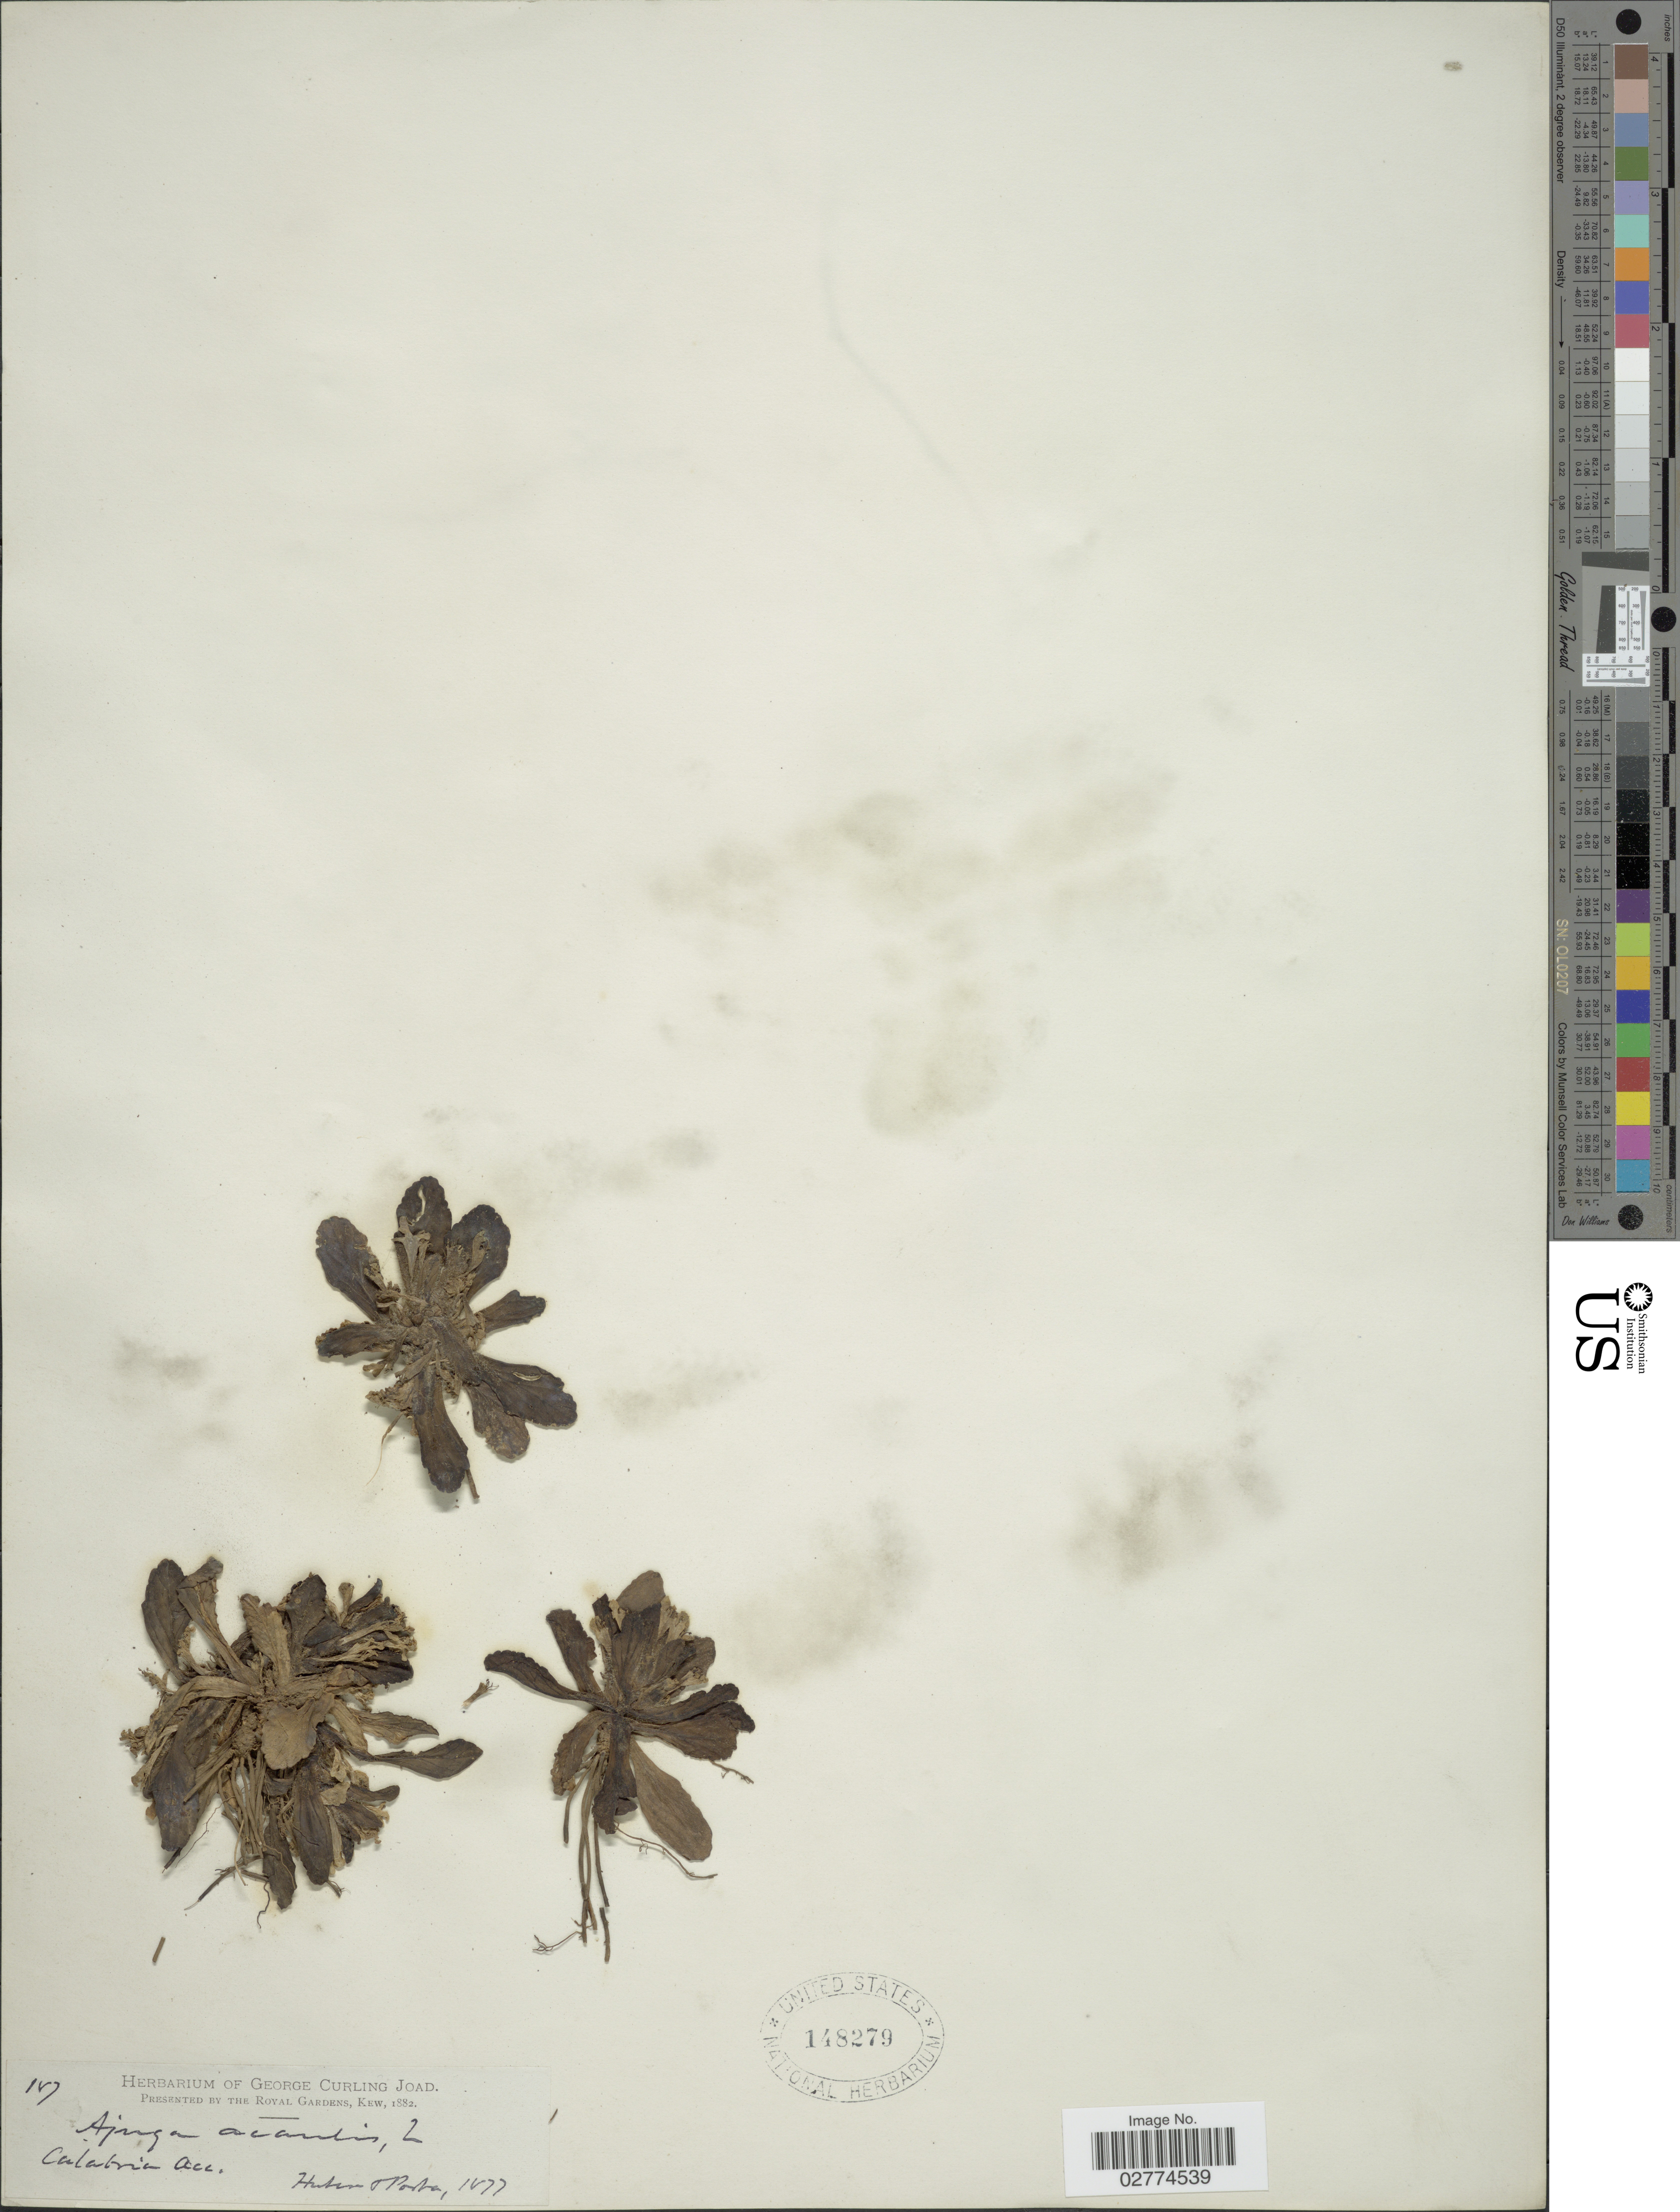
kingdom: Plantae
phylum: Tracheophyta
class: Magnoliopsida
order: Lamiales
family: Lamiaceae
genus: Ajuga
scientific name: Ajuga acaulis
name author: Brocchi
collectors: -. Huter & -- Porta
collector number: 187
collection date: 1877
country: Italy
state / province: Calabria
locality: Calabria Acc.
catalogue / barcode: US 148279